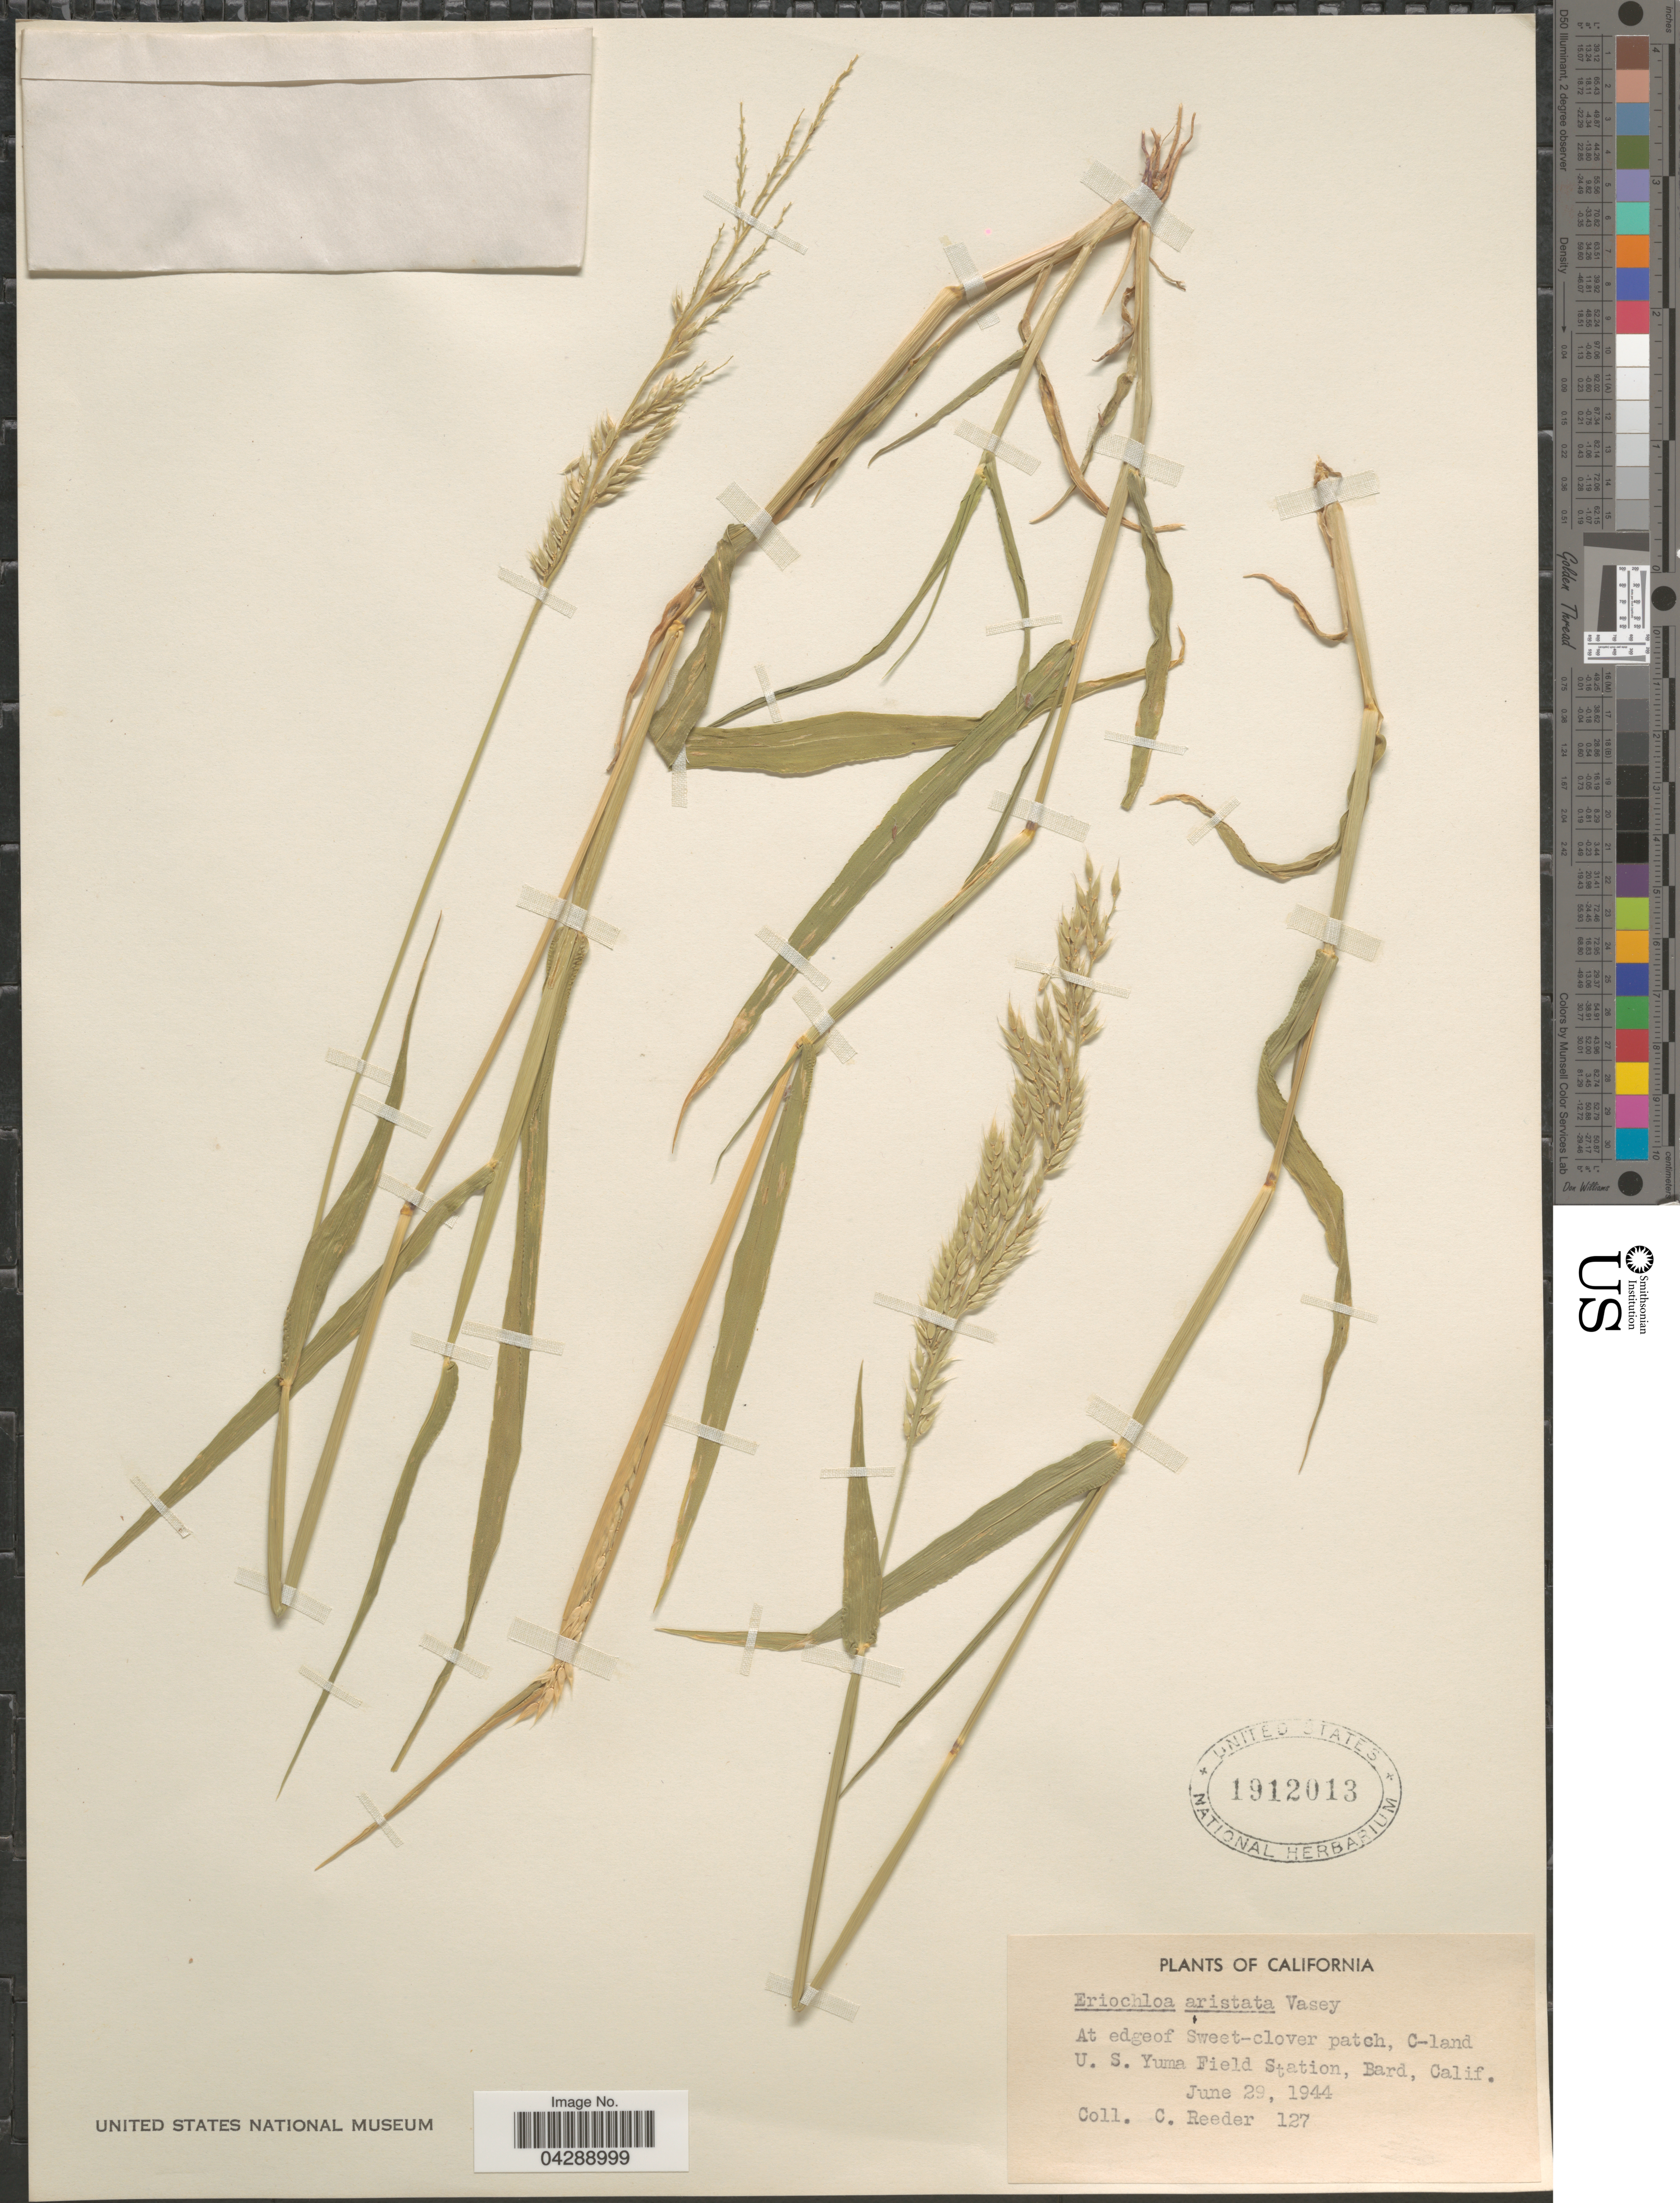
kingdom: Plantae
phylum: Tracheophyta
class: Liliopsida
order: Poales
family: Poaceae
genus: Eriochloa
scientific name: Eriochloa aristata var. aristata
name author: Vasey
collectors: C. Reeder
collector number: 127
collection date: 1944-06-29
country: United States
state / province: California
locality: At edge of Sweet-clover patch, C-land U. S. Yuma Field Station, Bard.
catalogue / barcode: US 1912013